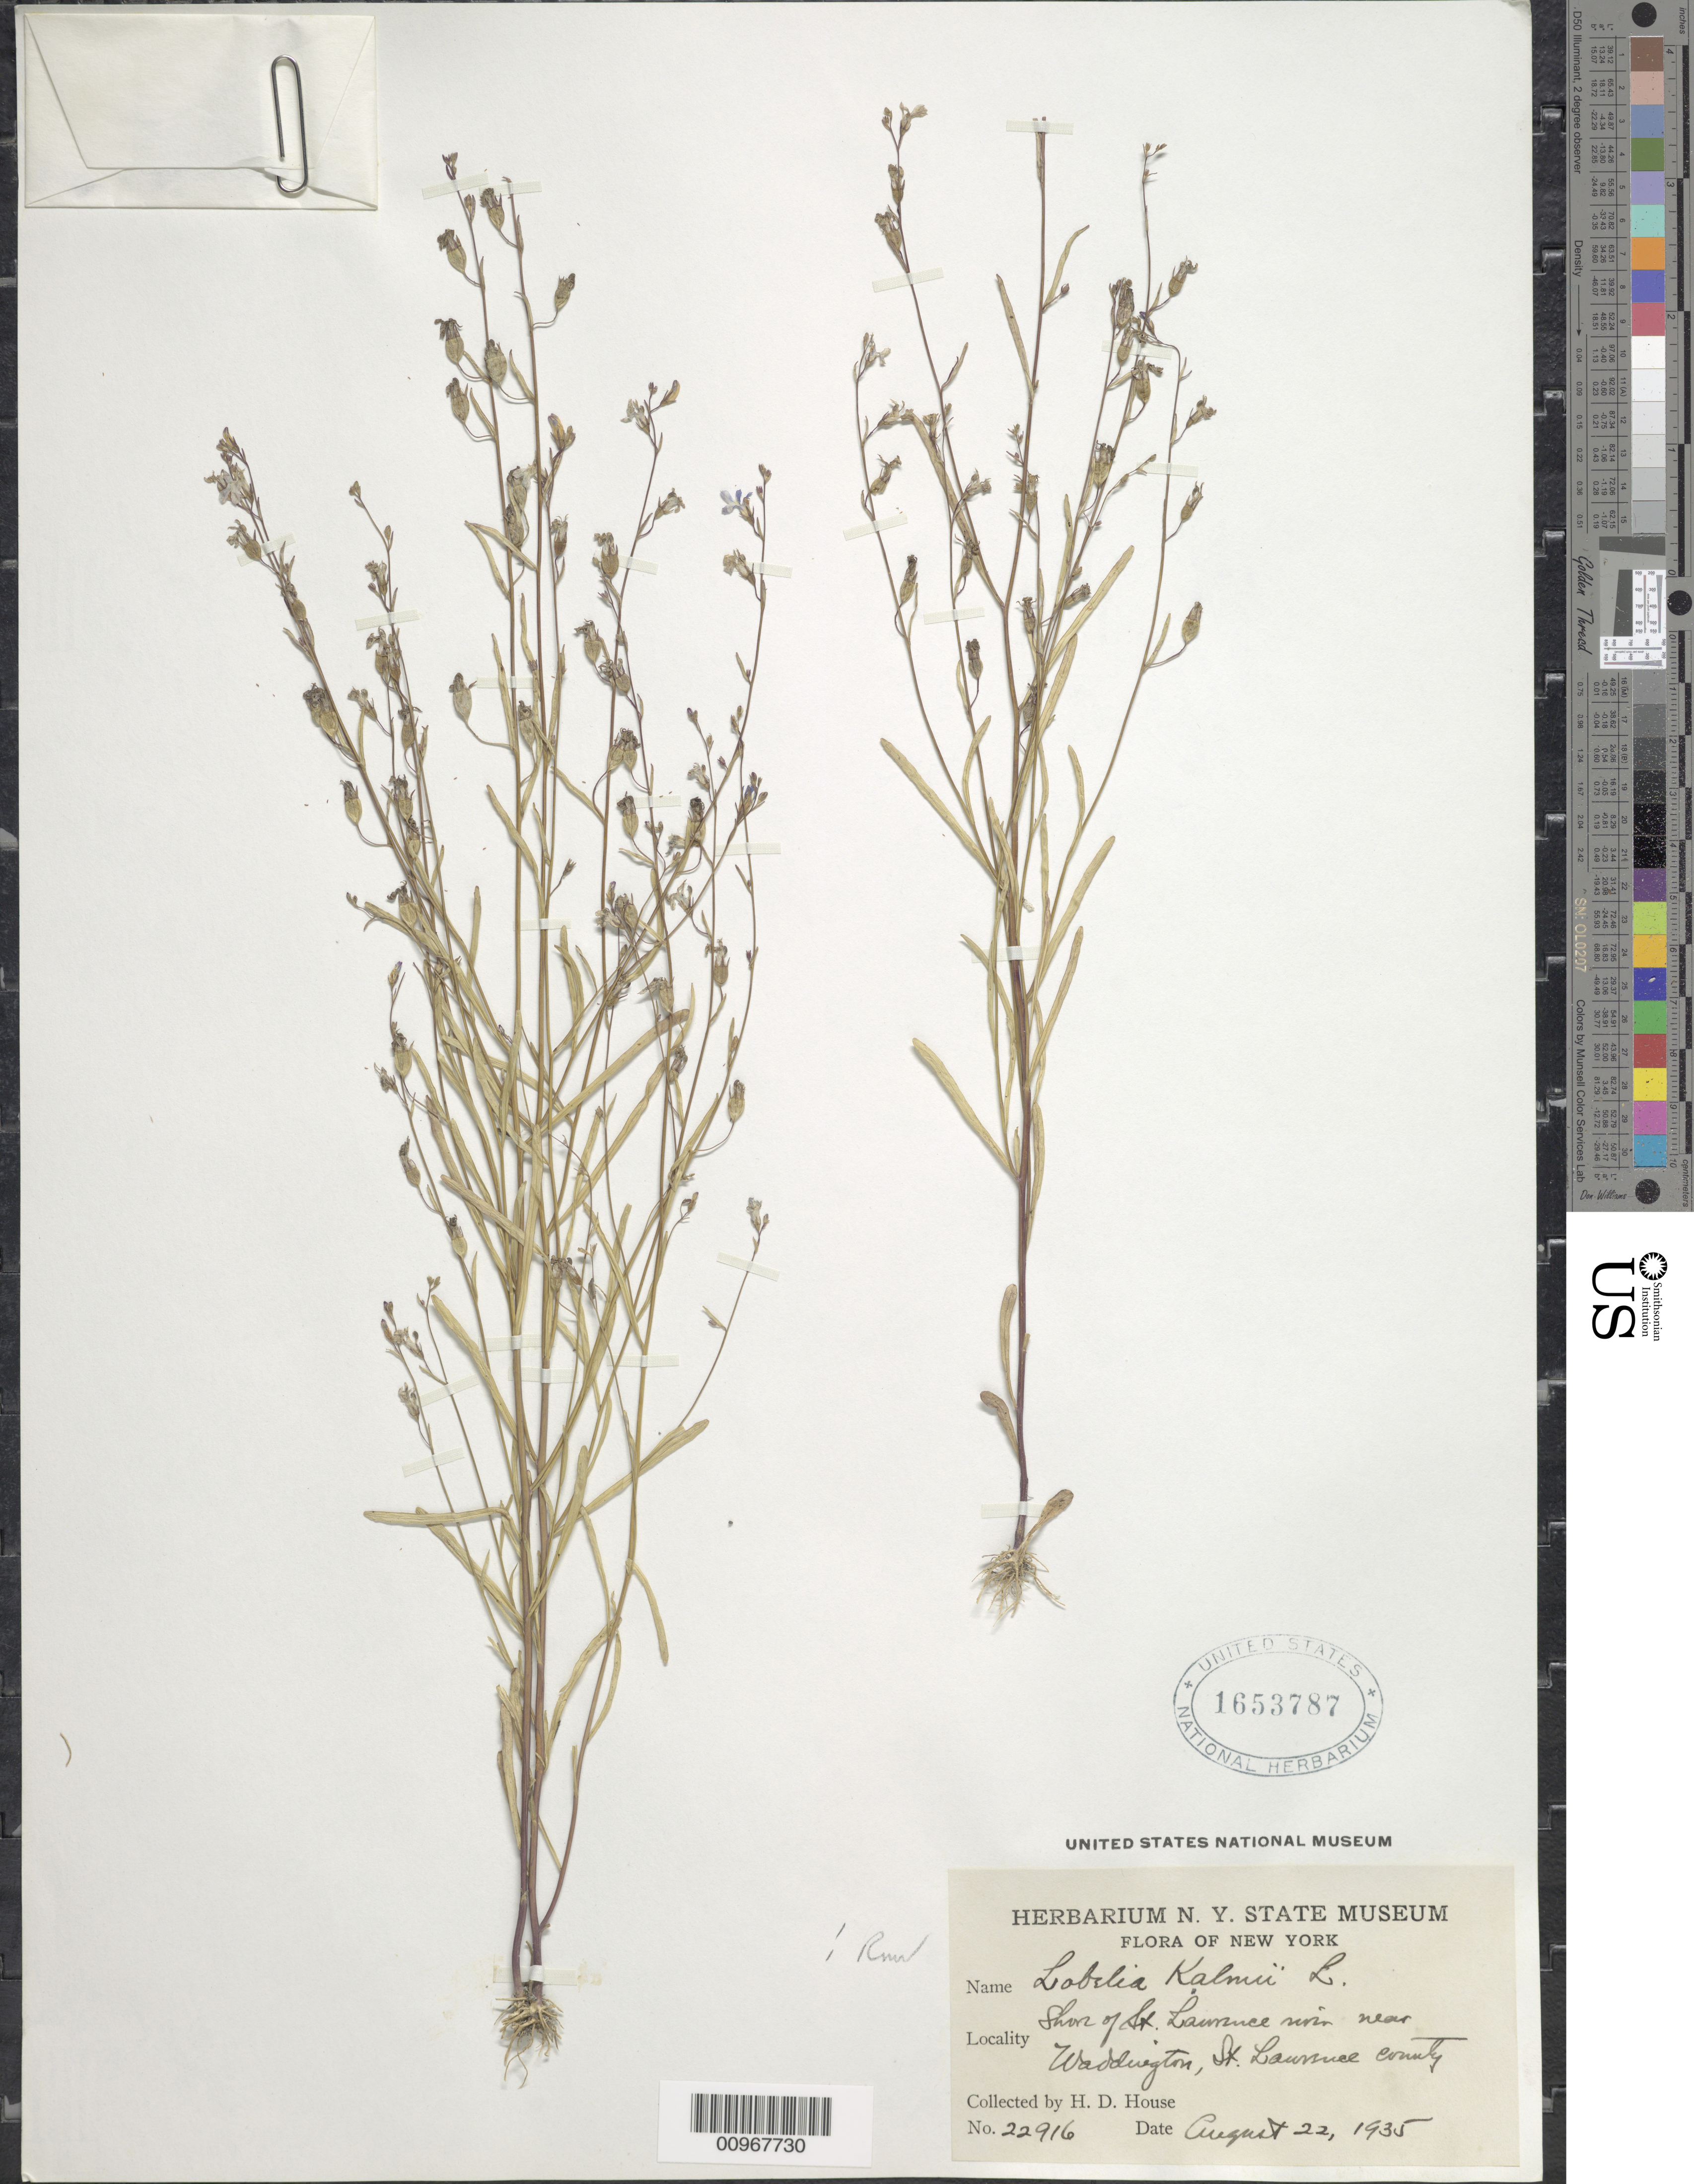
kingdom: Plantae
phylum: Tracheophyta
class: Magnoliopsida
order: Asterales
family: Campanulaceae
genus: Lobelia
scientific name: Lobelia kalmii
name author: L.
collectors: H. D. House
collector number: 22916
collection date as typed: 22 Aug 1935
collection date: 1935-08-22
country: United States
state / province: New York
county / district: St. Lawrence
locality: Near Waddington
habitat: shore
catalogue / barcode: US 1653787